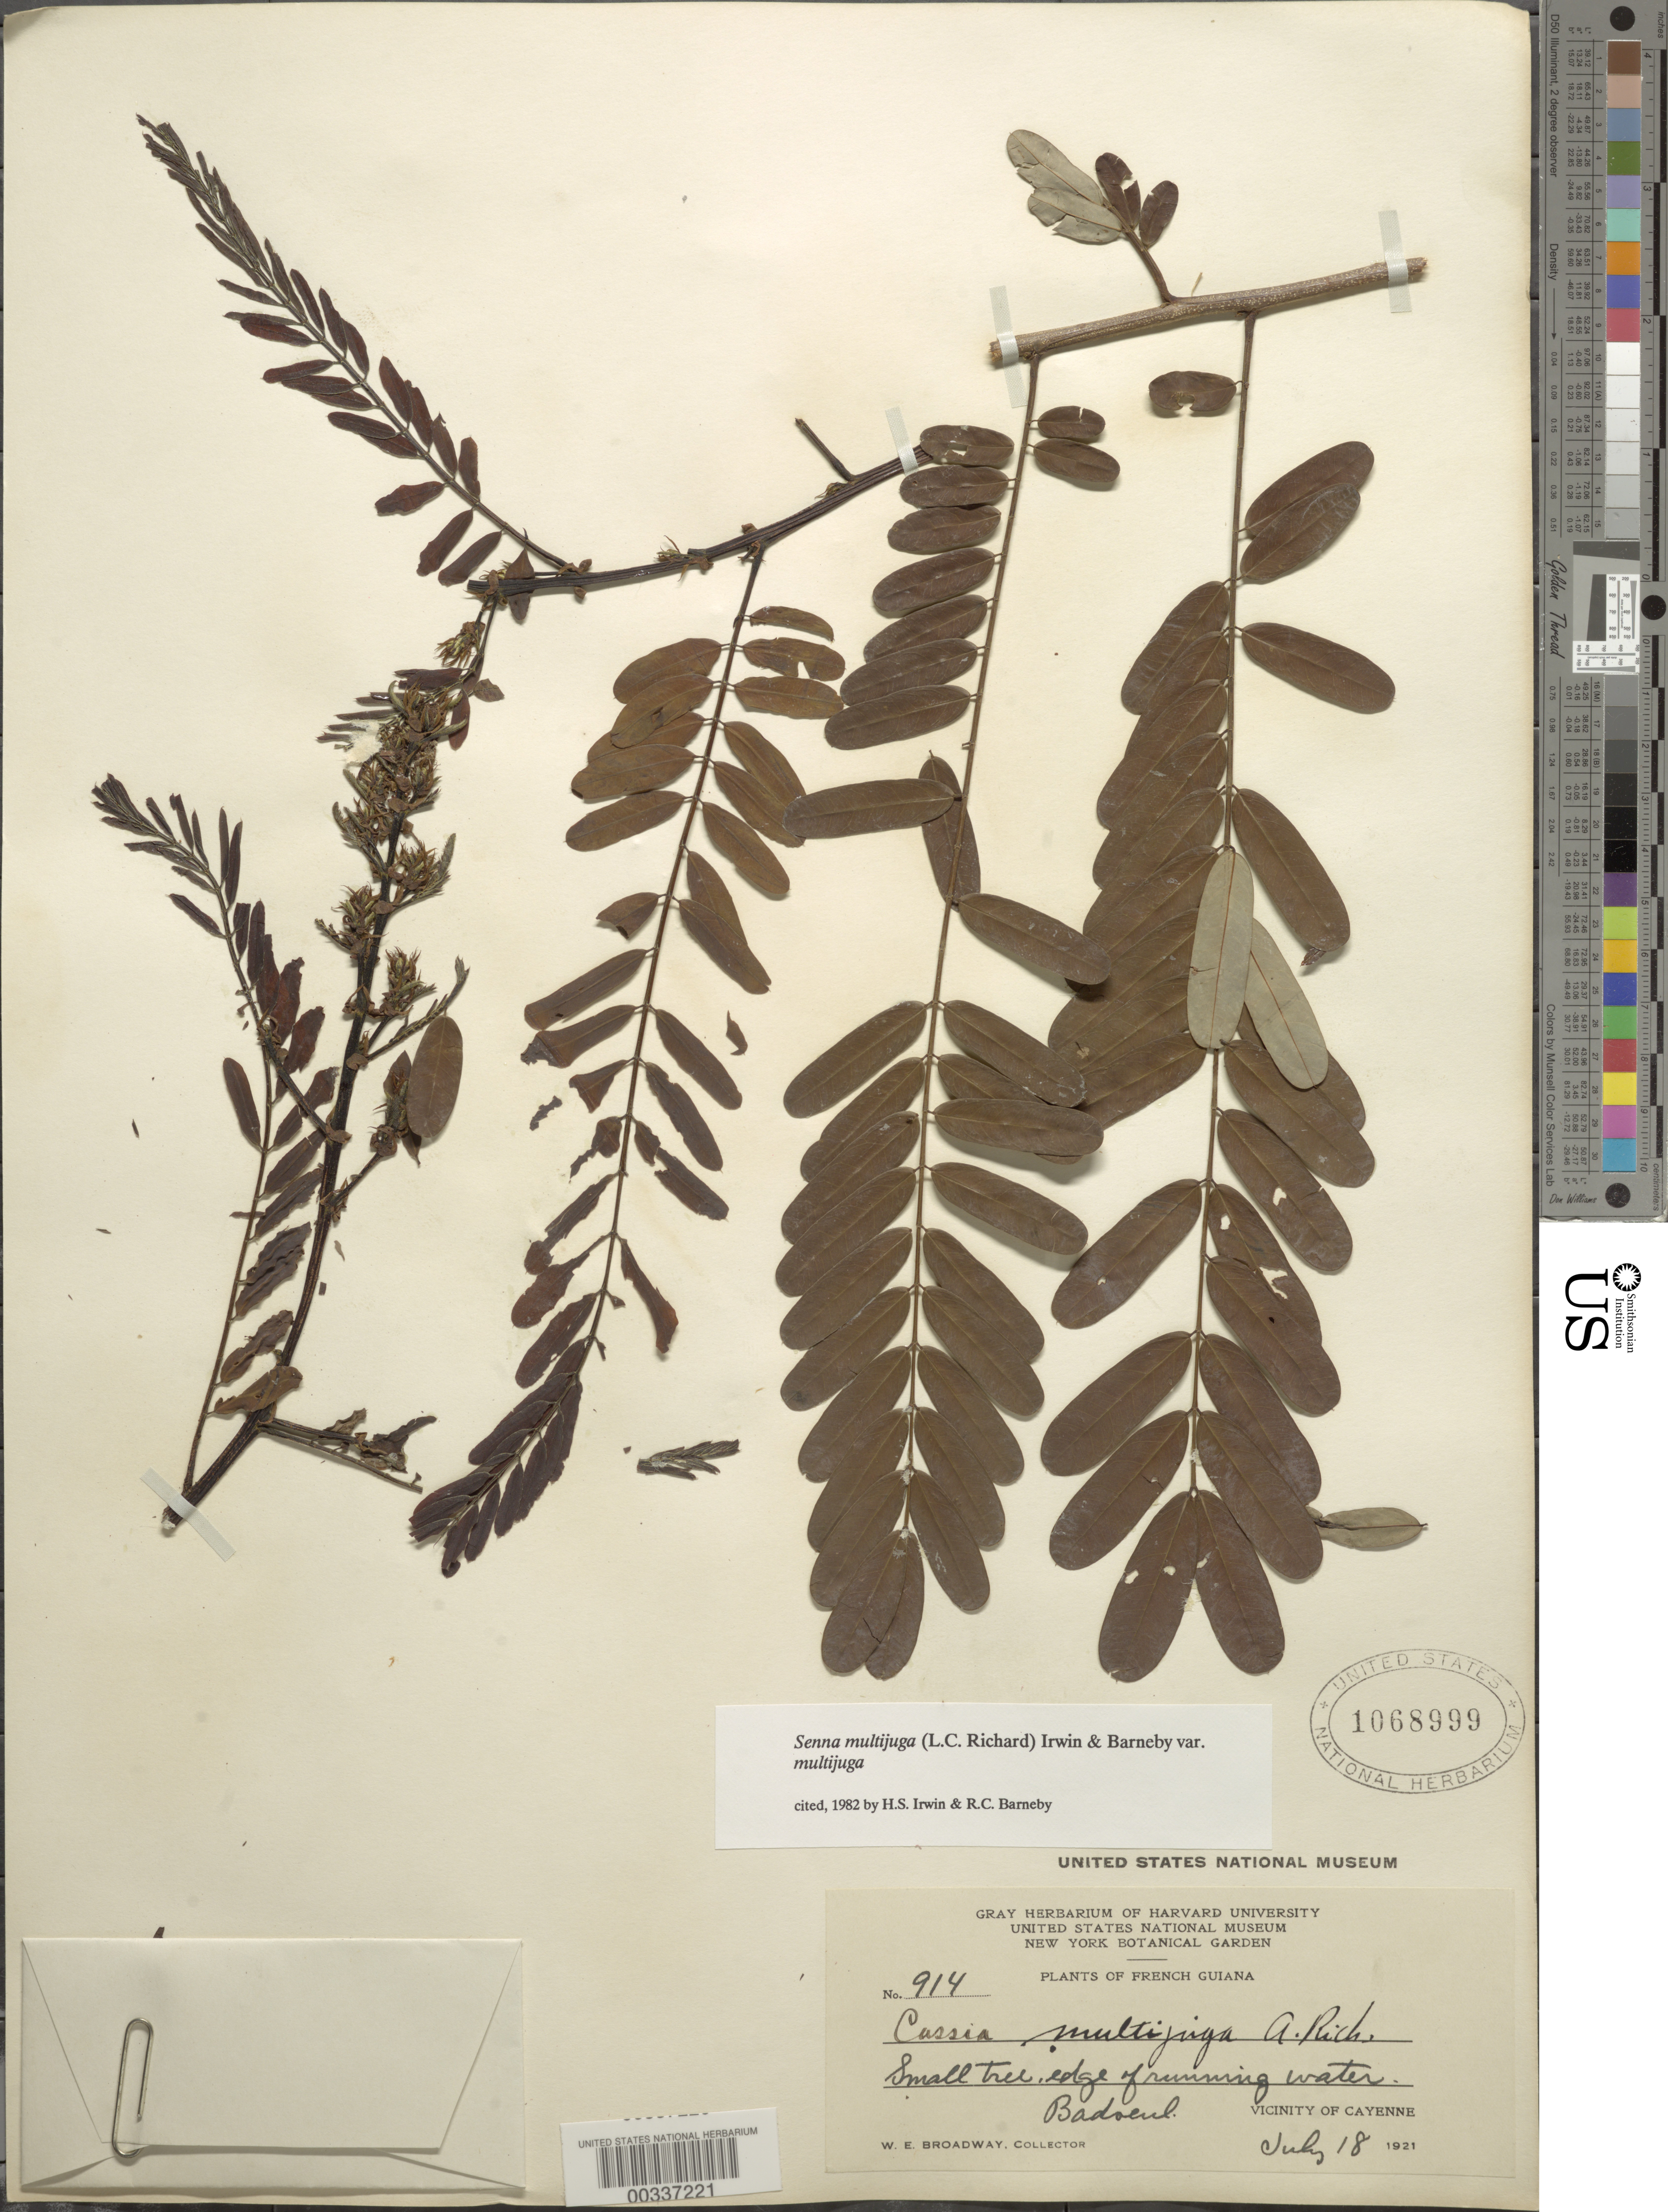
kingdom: Plantae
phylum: Tracheophyta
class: Magnoliopsida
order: Fabales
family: Fabaceae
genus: Senna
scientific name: Senna multijuga var. multijuga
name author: (Rich.) H.S. Irwin & Barneby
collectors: W. E. Broadway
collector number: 914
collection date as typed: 18 Jul 1921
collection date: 1921-07-18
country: French Guiana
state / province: Cayenne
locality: Badoeul; vicinity of cayenne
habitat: Edge of running water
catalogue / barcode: US 1068999